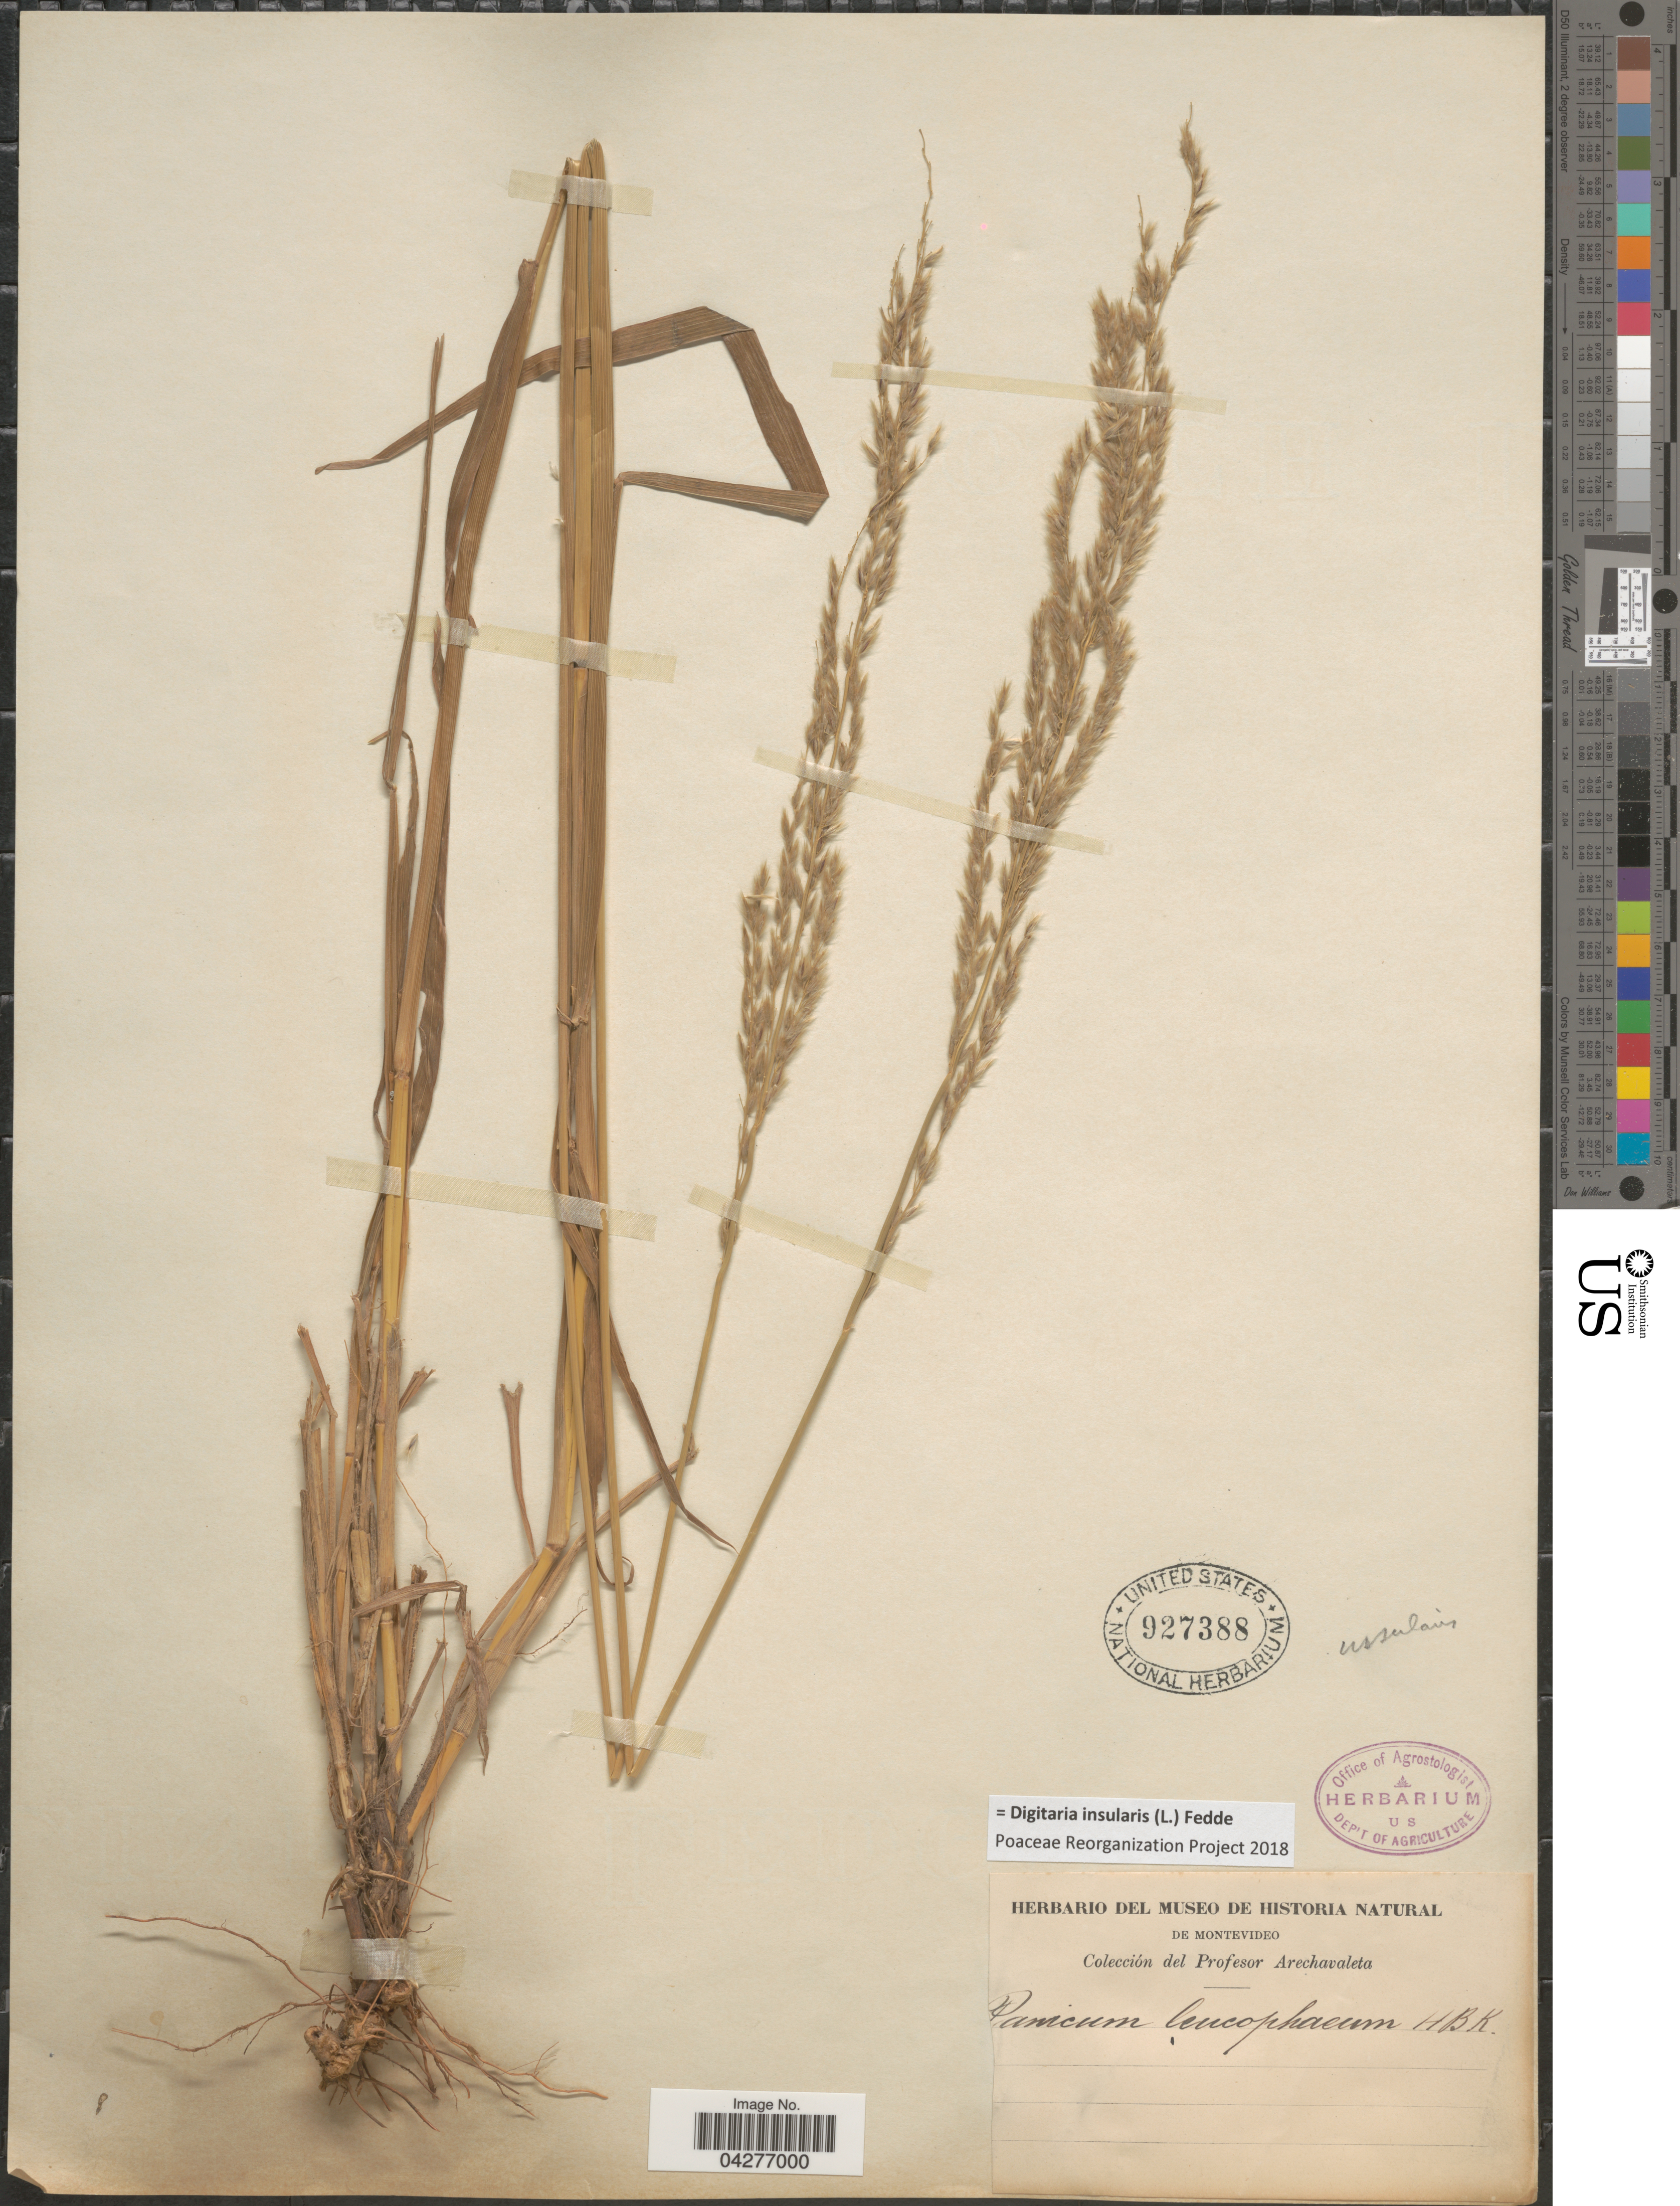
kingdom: Plantae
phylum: Tracheophyta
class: Liliopsida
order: Poales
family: Poaceae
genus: Digitaria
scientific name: Digitaria insularis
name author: (L.) Fedde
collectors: Arechavaleta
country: Uruguay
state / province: Montevideo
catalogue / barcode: US 927388